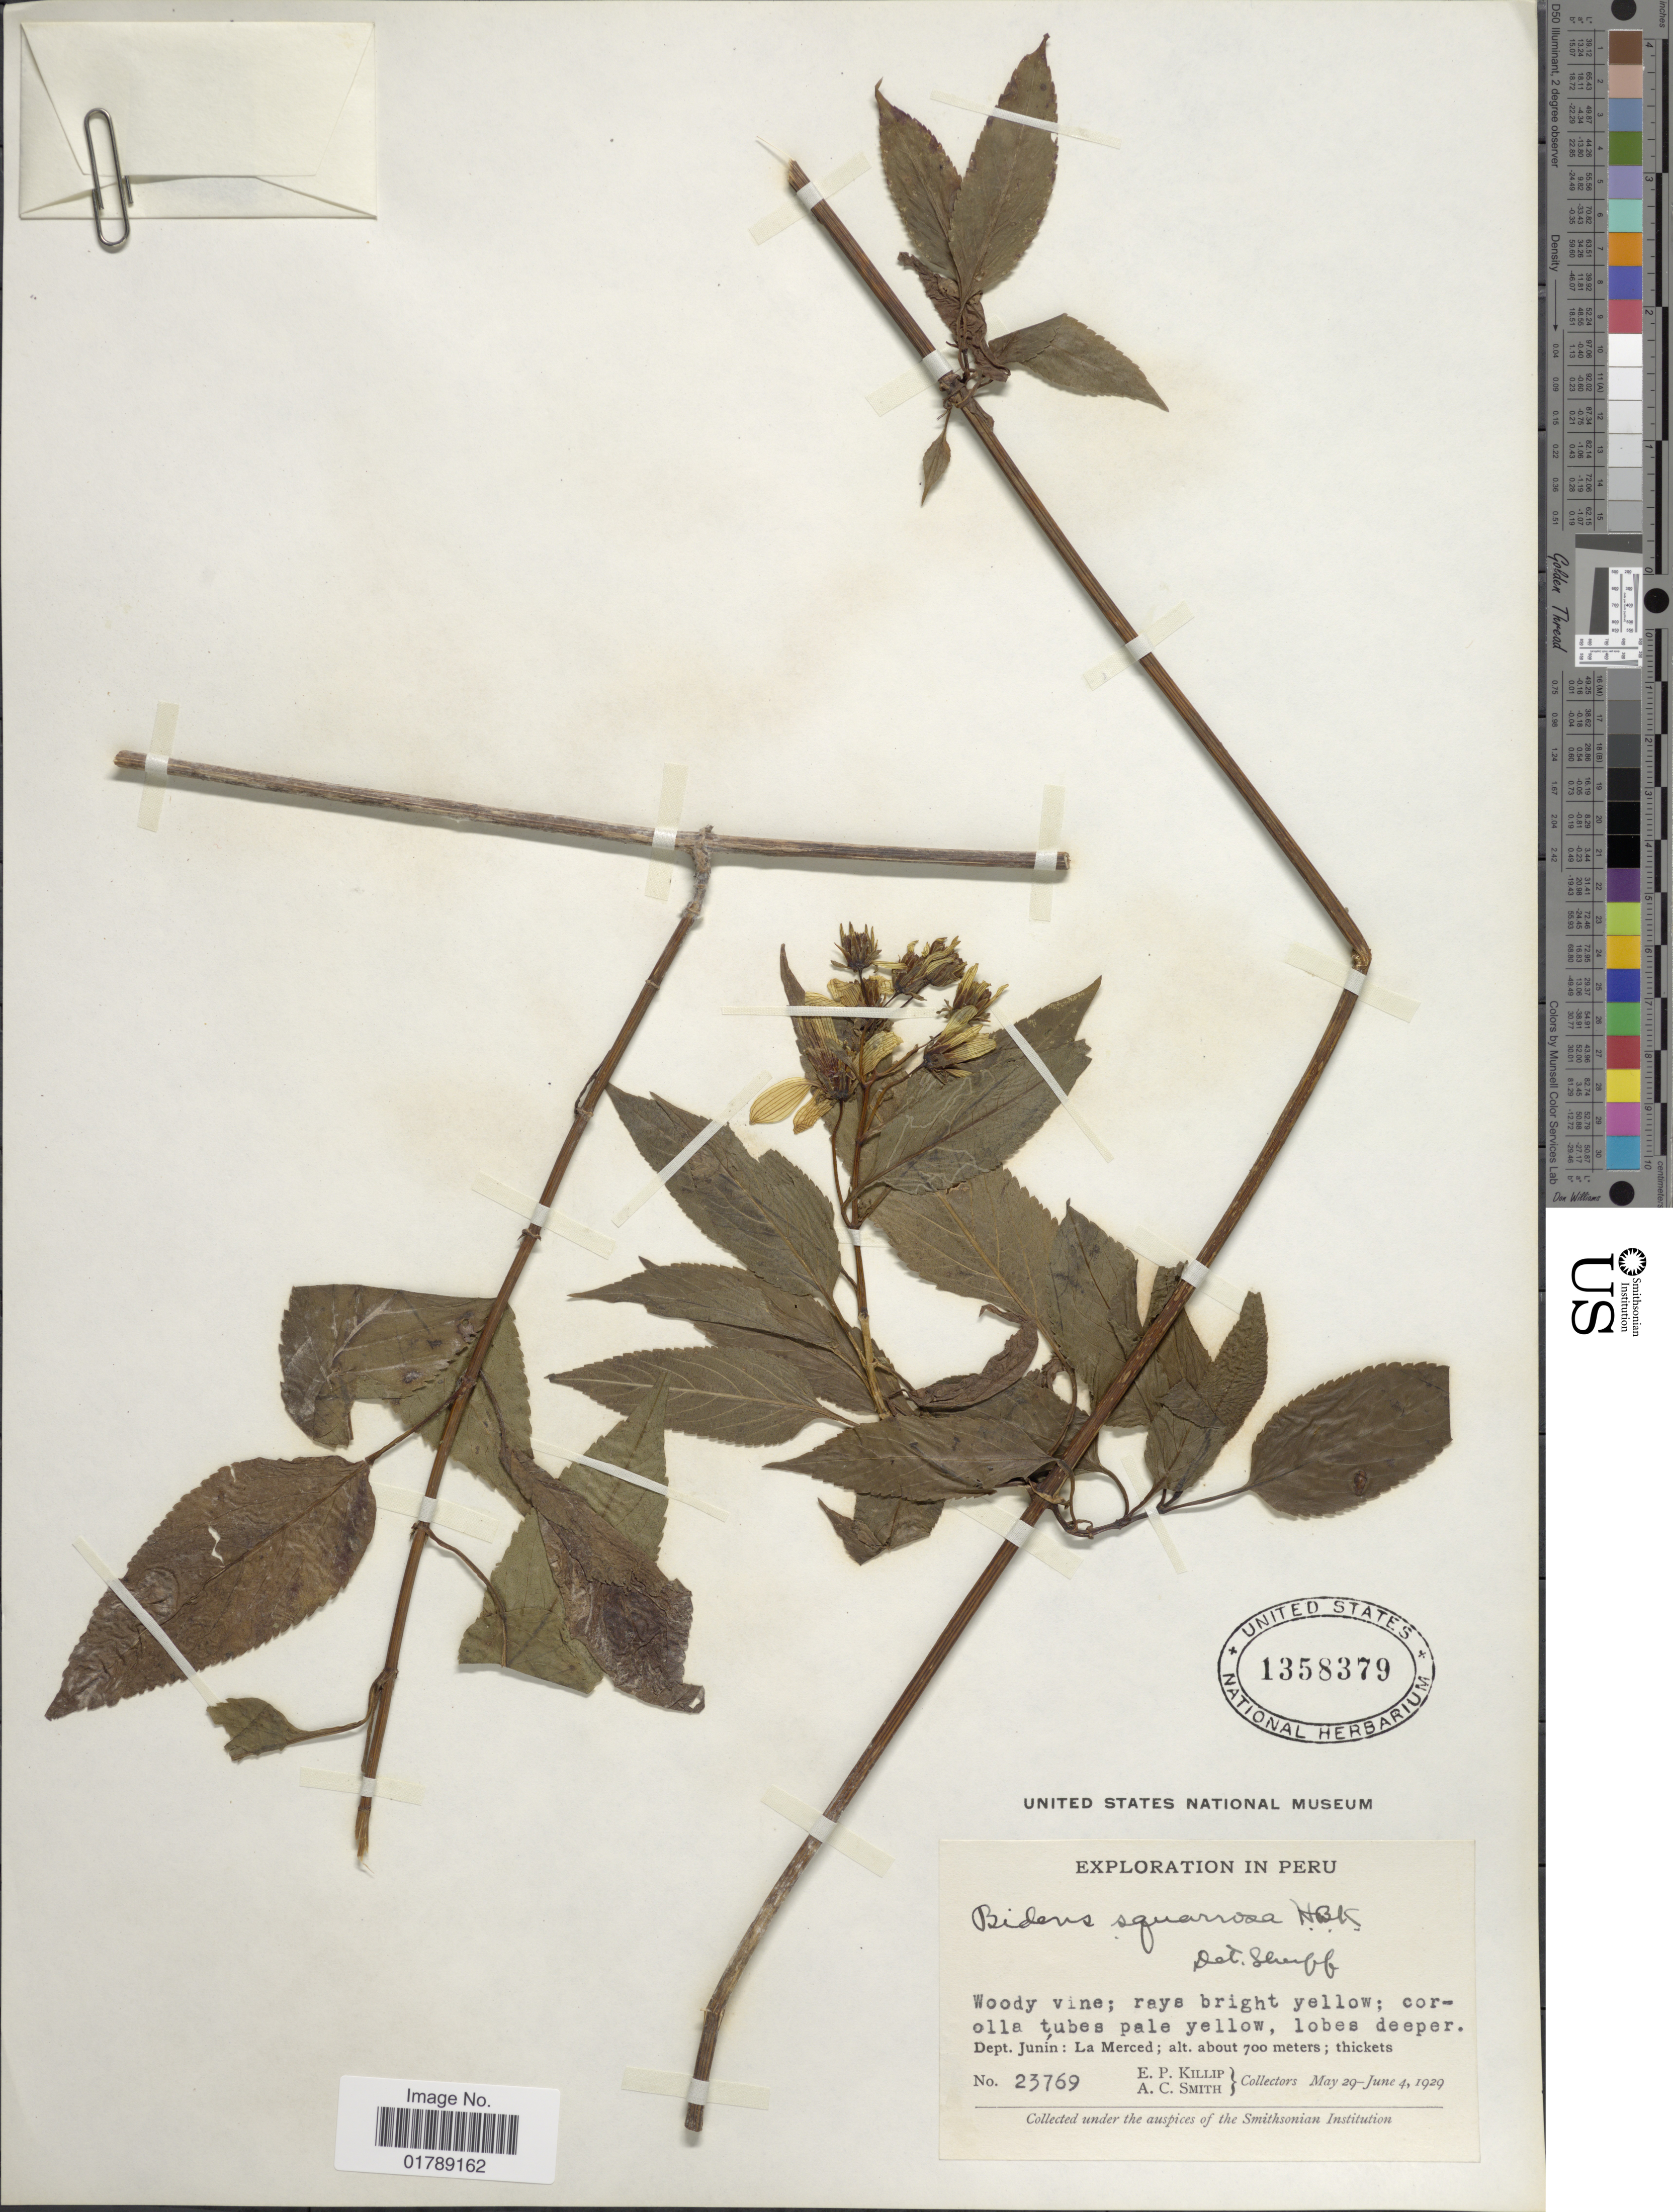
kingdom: Plantae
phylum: Tracheophyta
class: Magnoliopsida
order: Asterales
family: Asteraceae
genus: Bidens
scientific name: Bidens squarrosa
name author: Kunth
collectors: E. P. Killip & A. C. Smith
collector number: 23769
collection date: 1929-05-29/1929-06-04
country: Peru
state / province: Junín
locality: La Merced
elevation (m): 700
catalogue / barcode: US 1358379